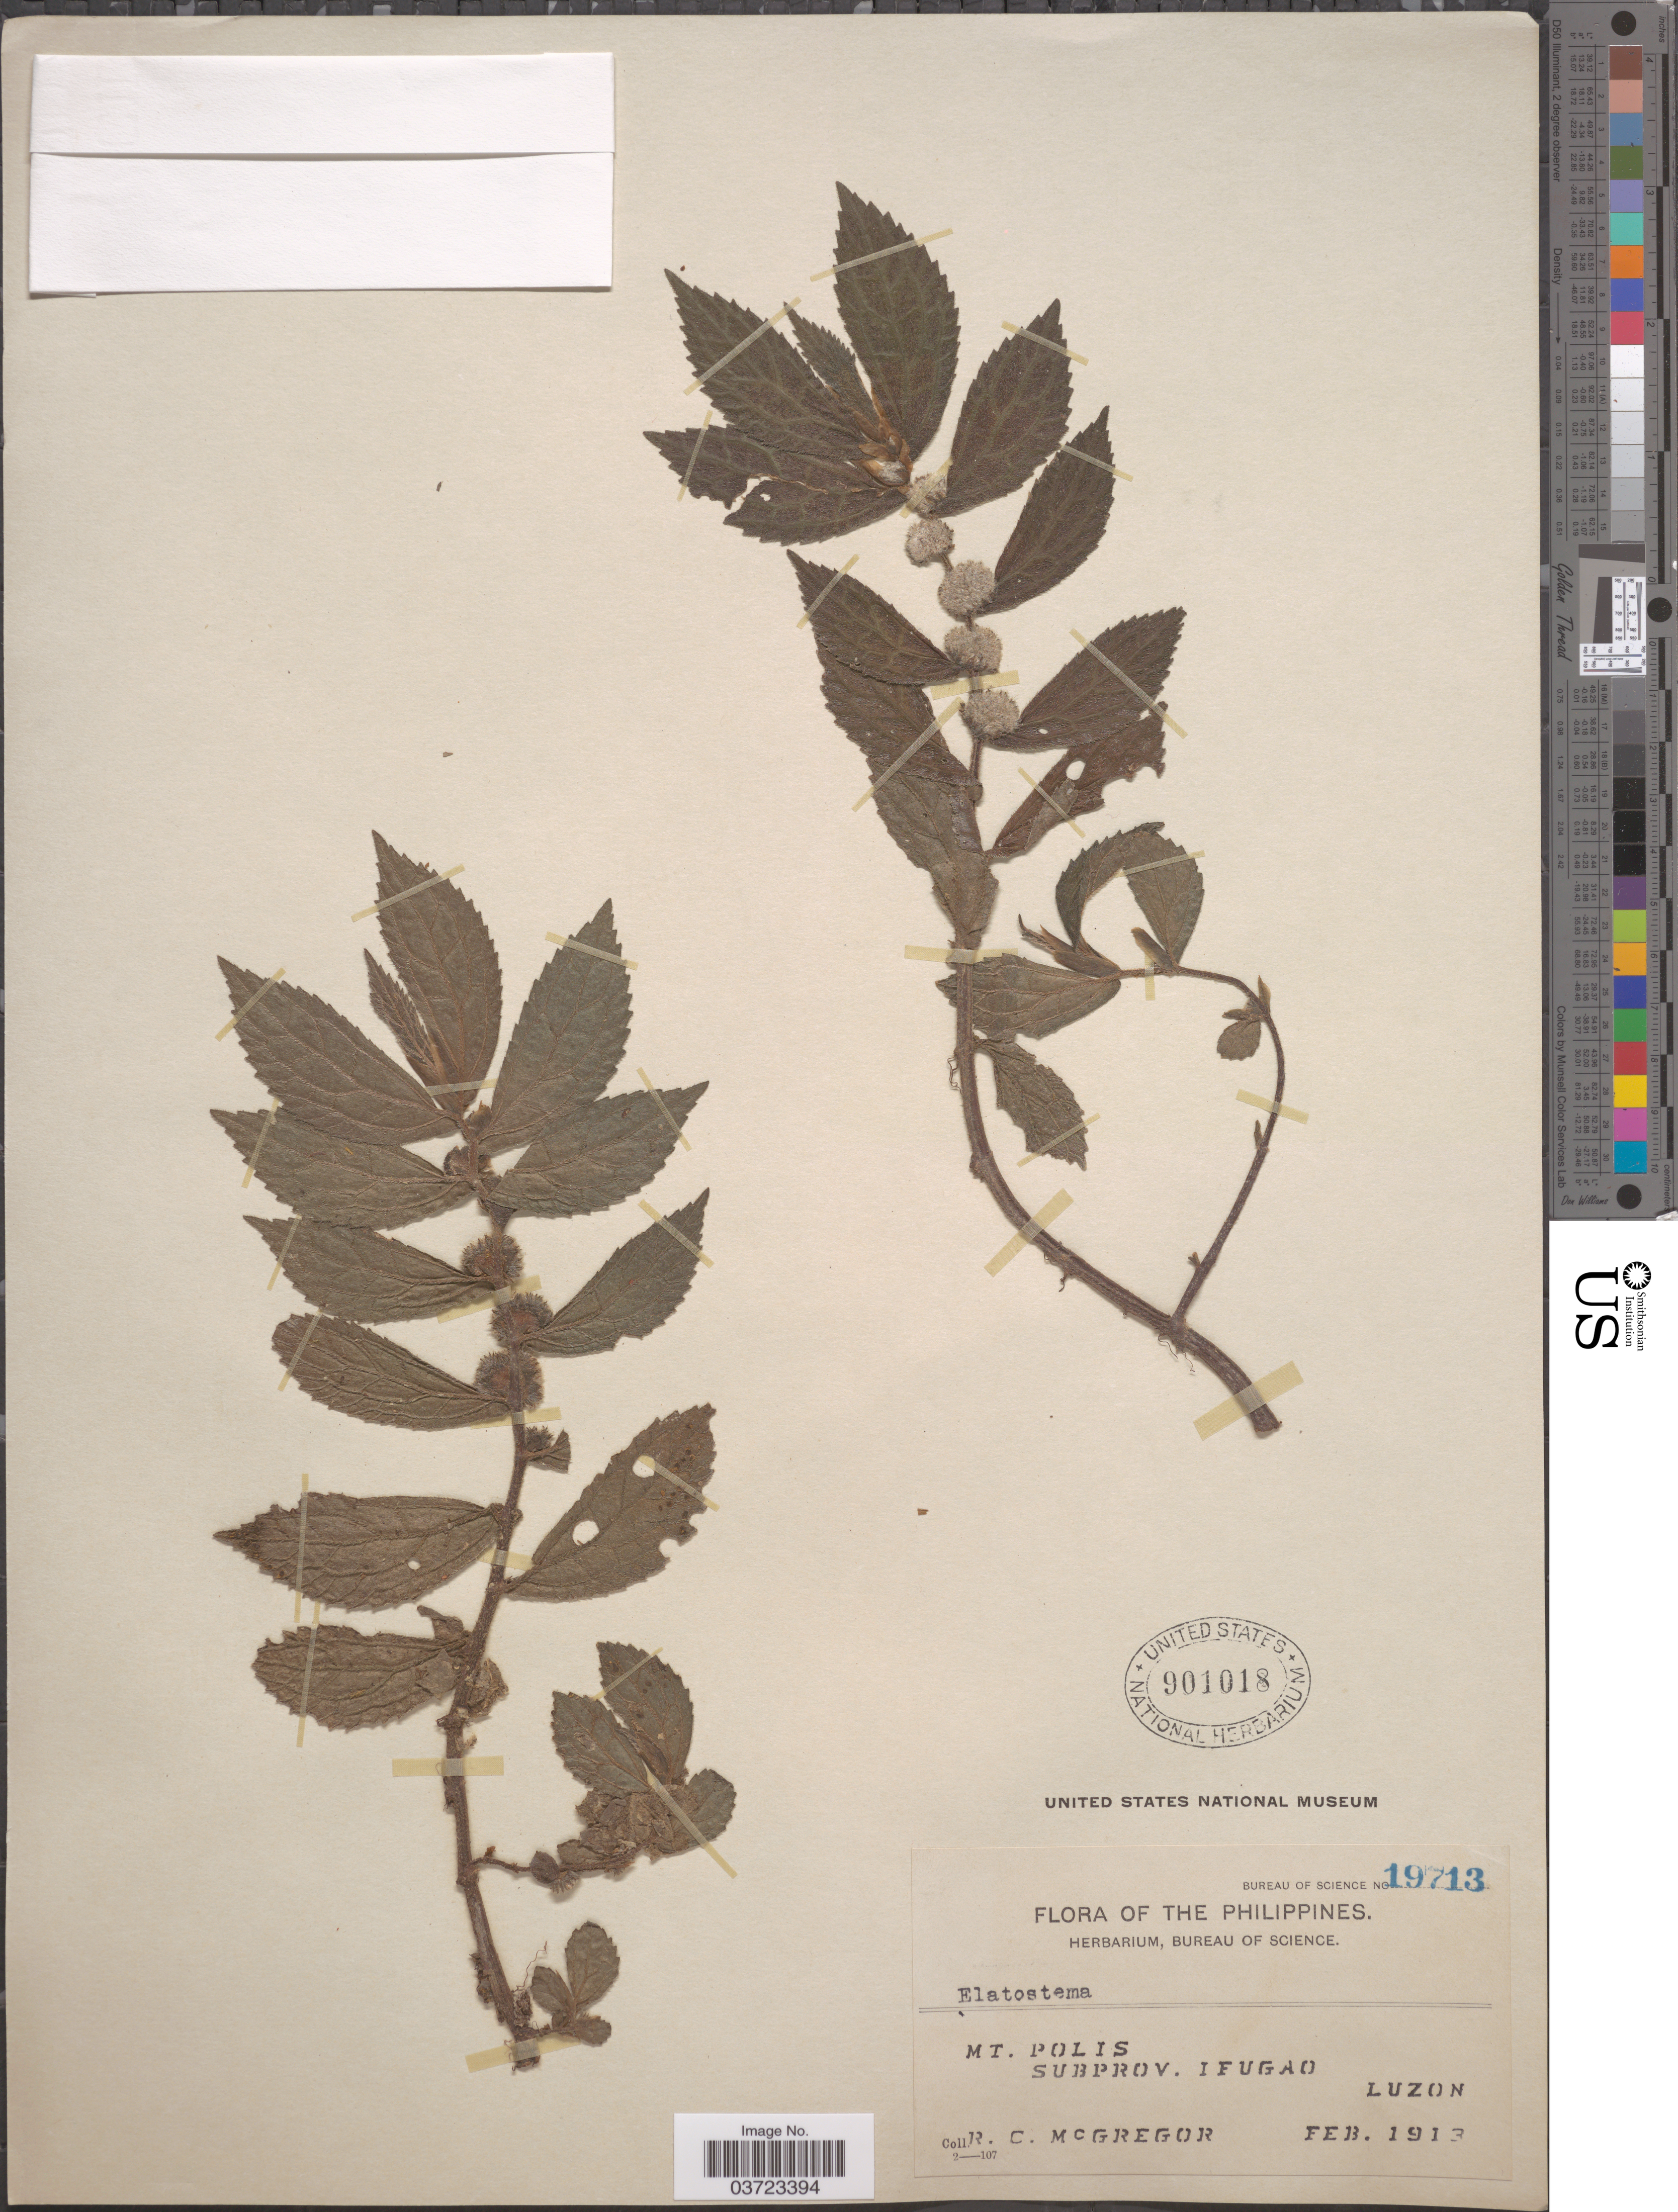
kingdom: Plantae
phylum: Tracheophyta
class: Magnoliopsida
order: Rosales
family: Urticaceae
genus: Elatostema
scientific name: Elatostema sp.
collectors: R. C. McGregor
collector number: Bureau of Science 19713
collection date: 1913-02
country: Philippines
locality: Mt. Polis. Subprov. Ifugao. Luzon.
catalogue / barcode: US 901018